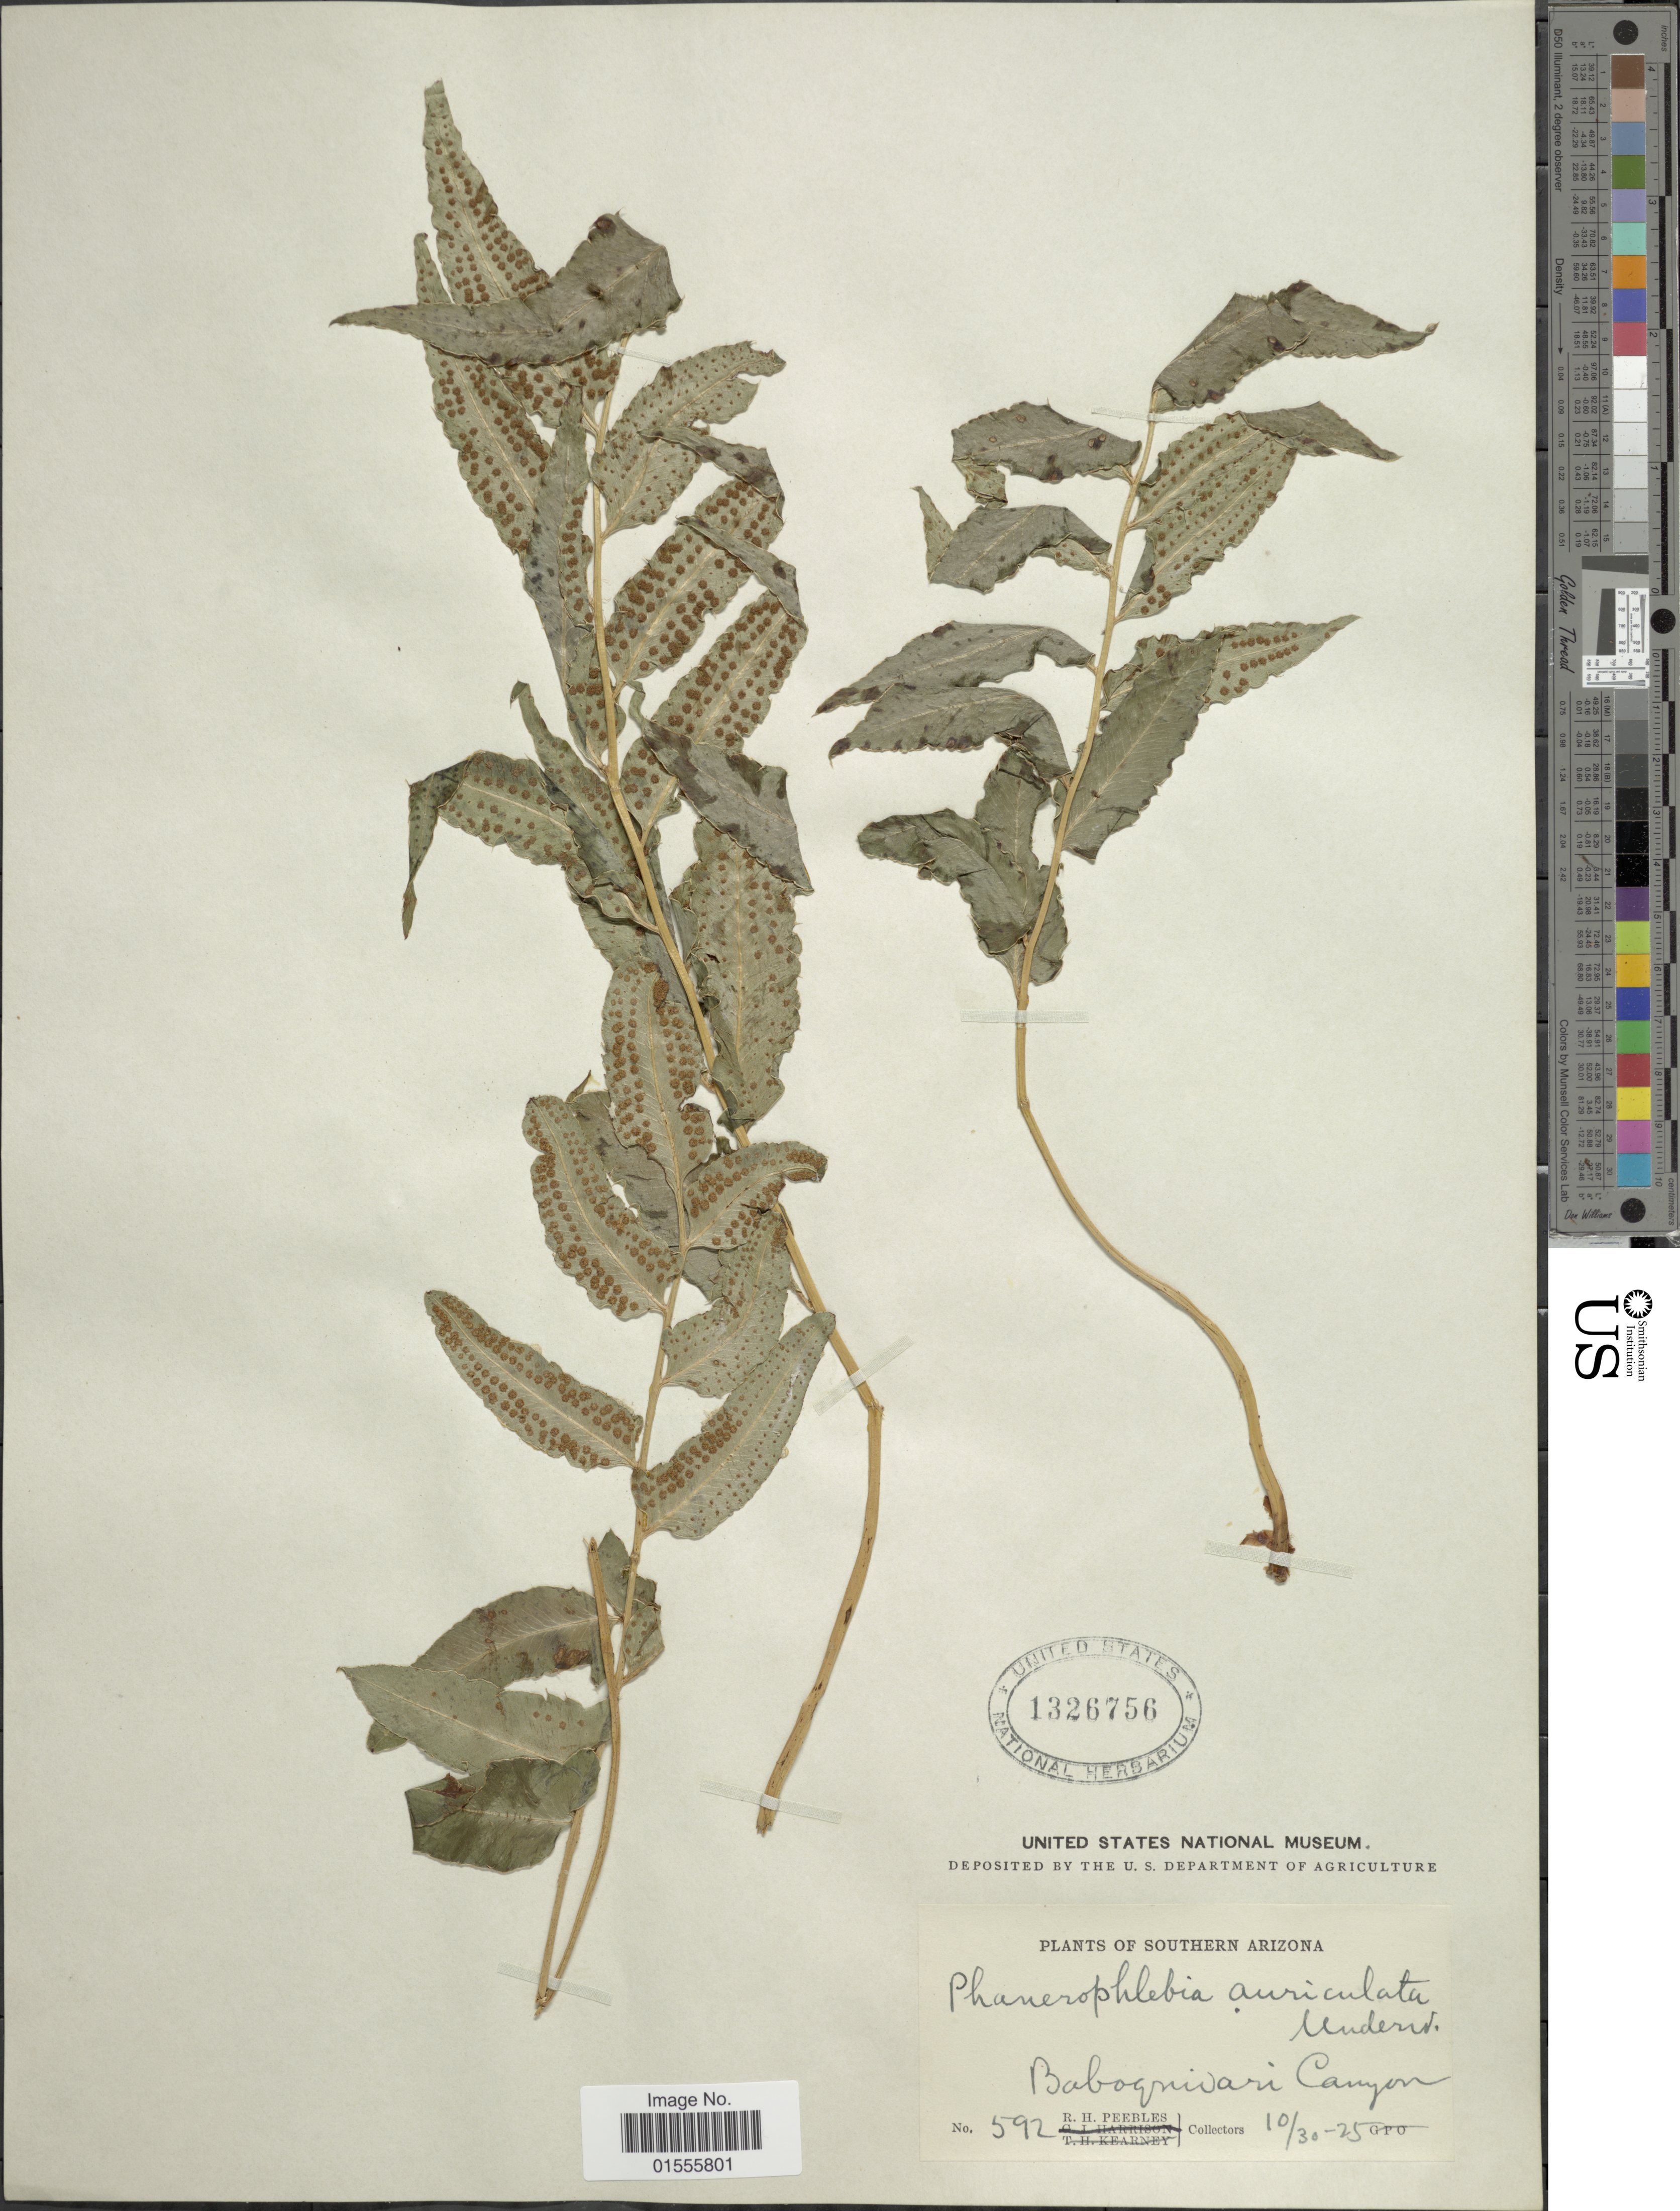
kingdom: Plantae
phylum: Tracheophyta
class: Polypodiopsida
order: Polypodiales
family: Dryopteridaceae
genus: Phanerophlebia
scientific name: Phanerophlebia auriculata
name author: Underw.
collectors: R. H. Peebles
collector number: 592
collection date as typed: Transcribed d/m/y: 30/10/25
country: United States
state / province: Arizona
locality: Southern Arizona, Baboquivari Canyon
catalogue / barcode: US 1326756